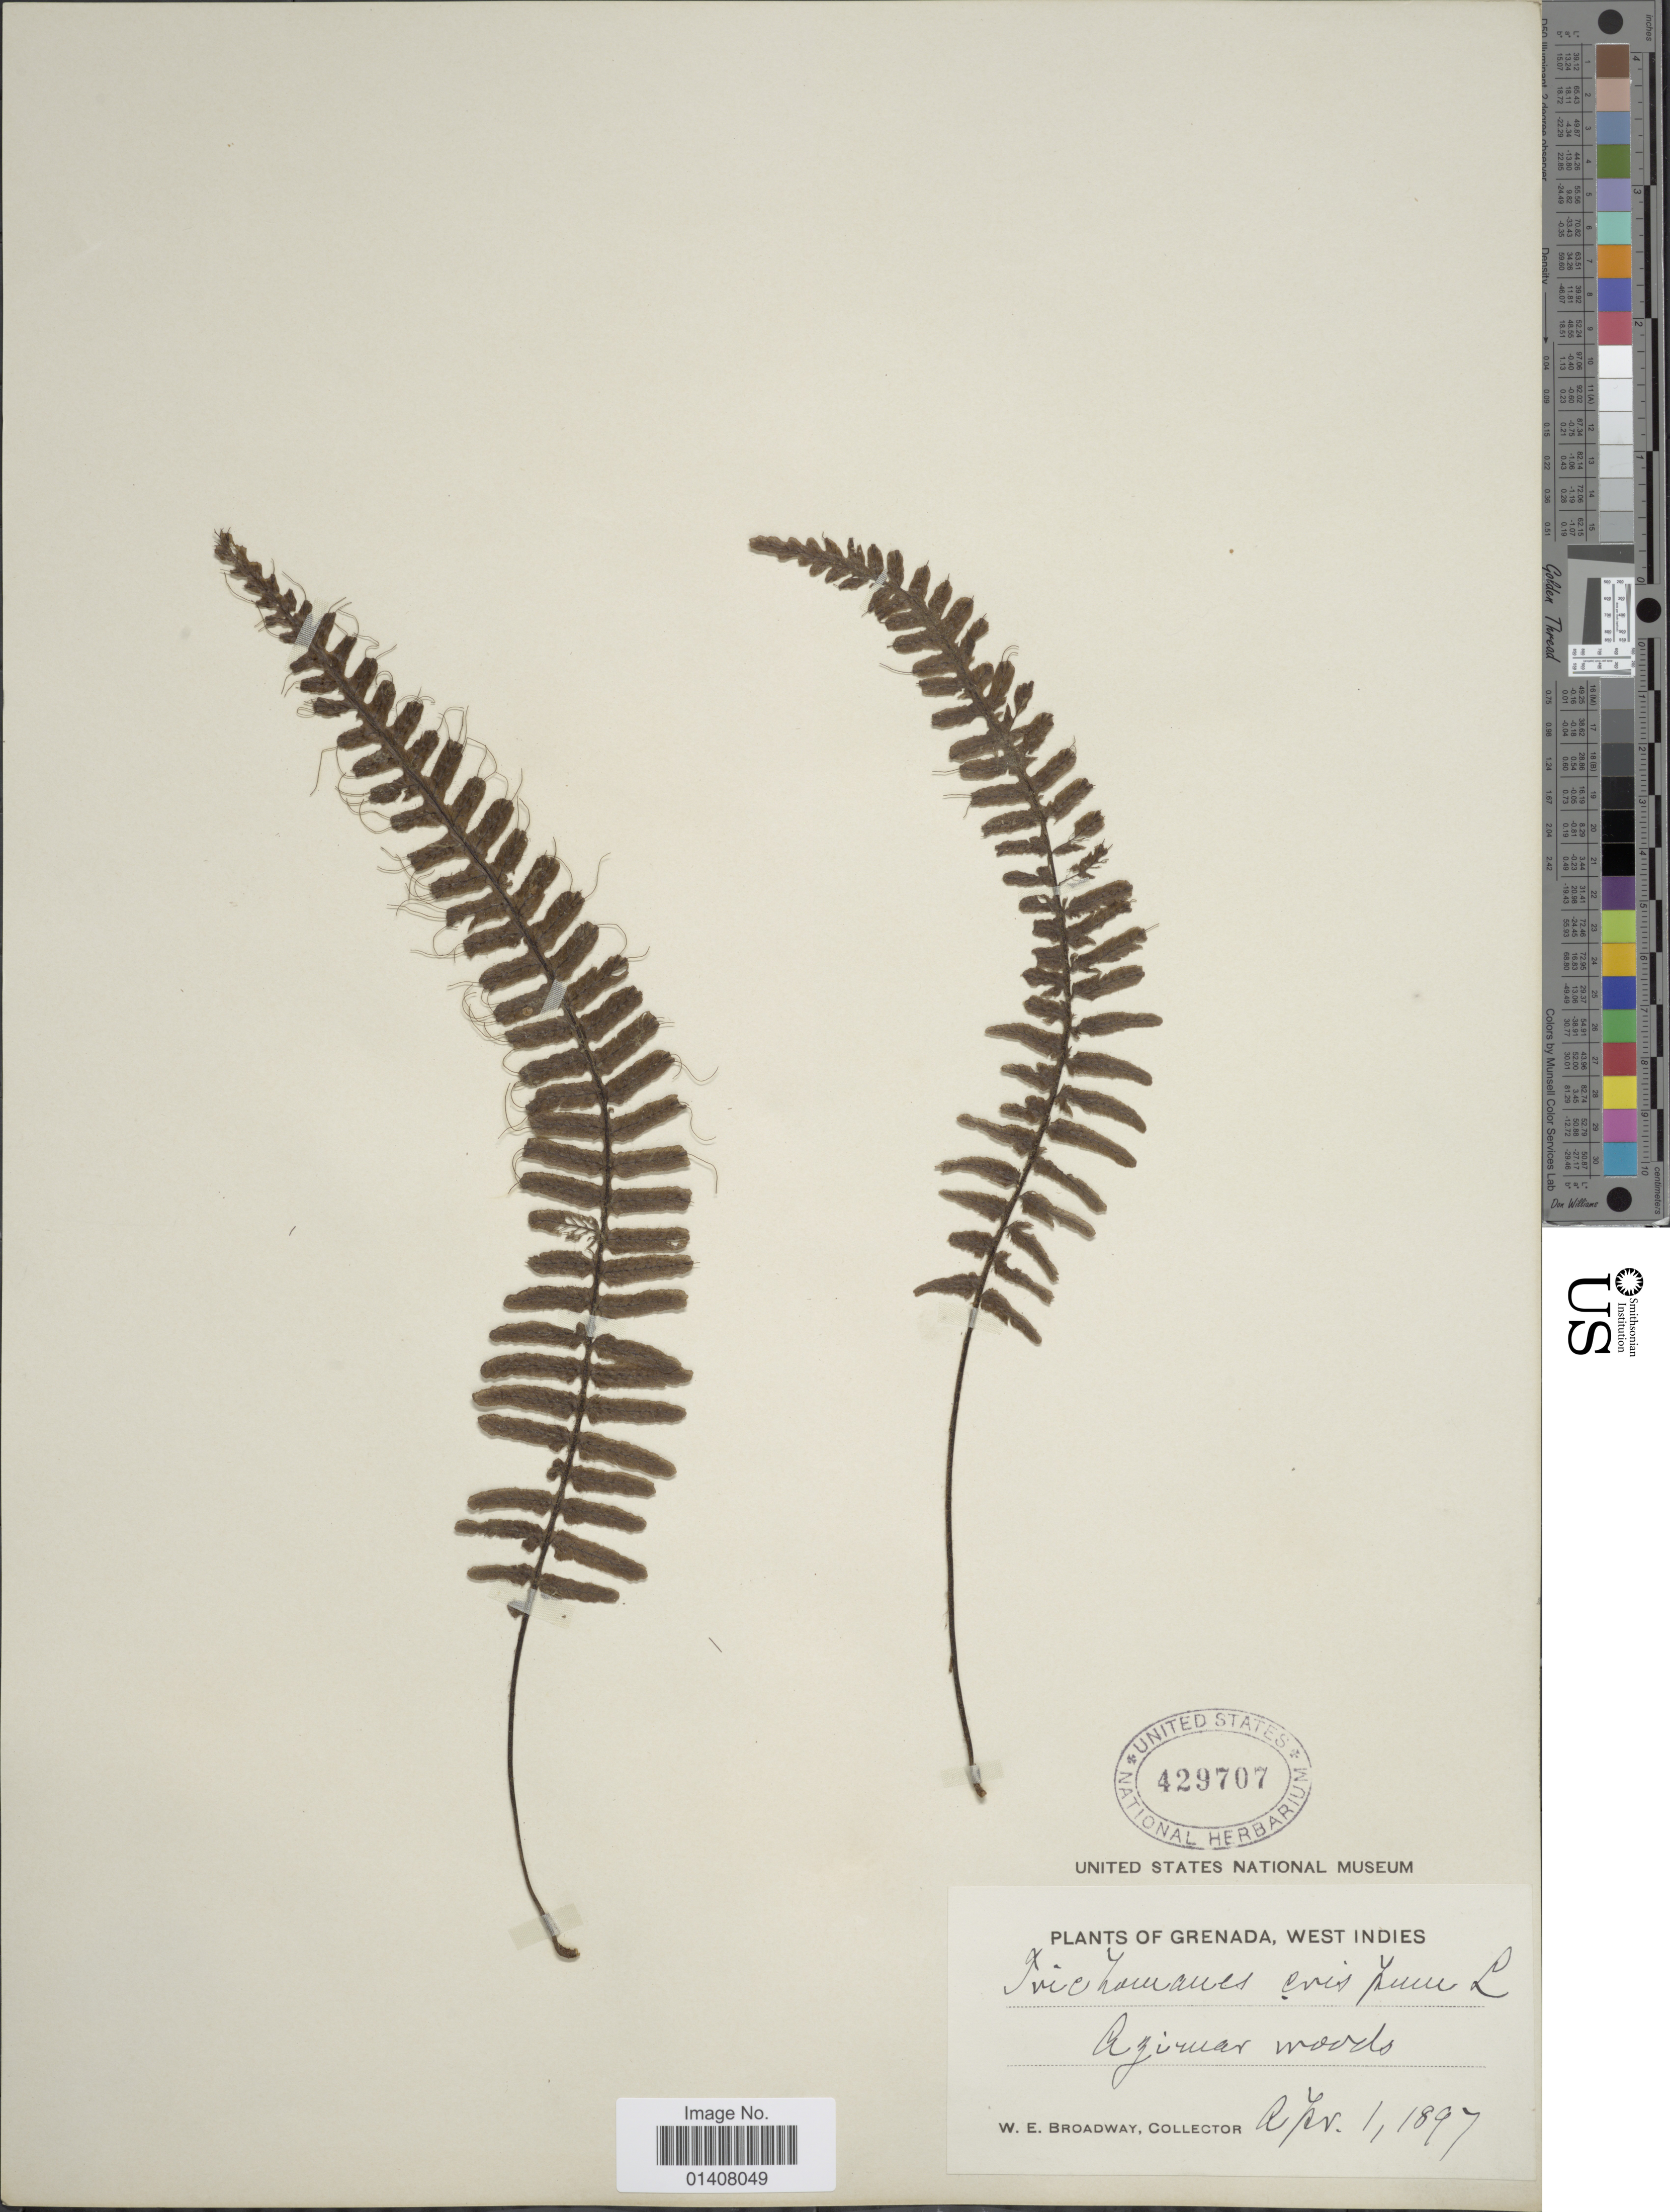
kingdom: Plantae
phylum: Tracheophyta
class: Polypodiopsida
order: Hymenophyllales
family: Hymenophyllaceae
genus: Trichomanes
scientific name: Trichomanes crispum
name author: L.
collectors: W. E. Broadway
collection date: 1897-04-01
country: Grenada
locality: West Indies, Azimar woods.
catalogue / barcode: US 429707